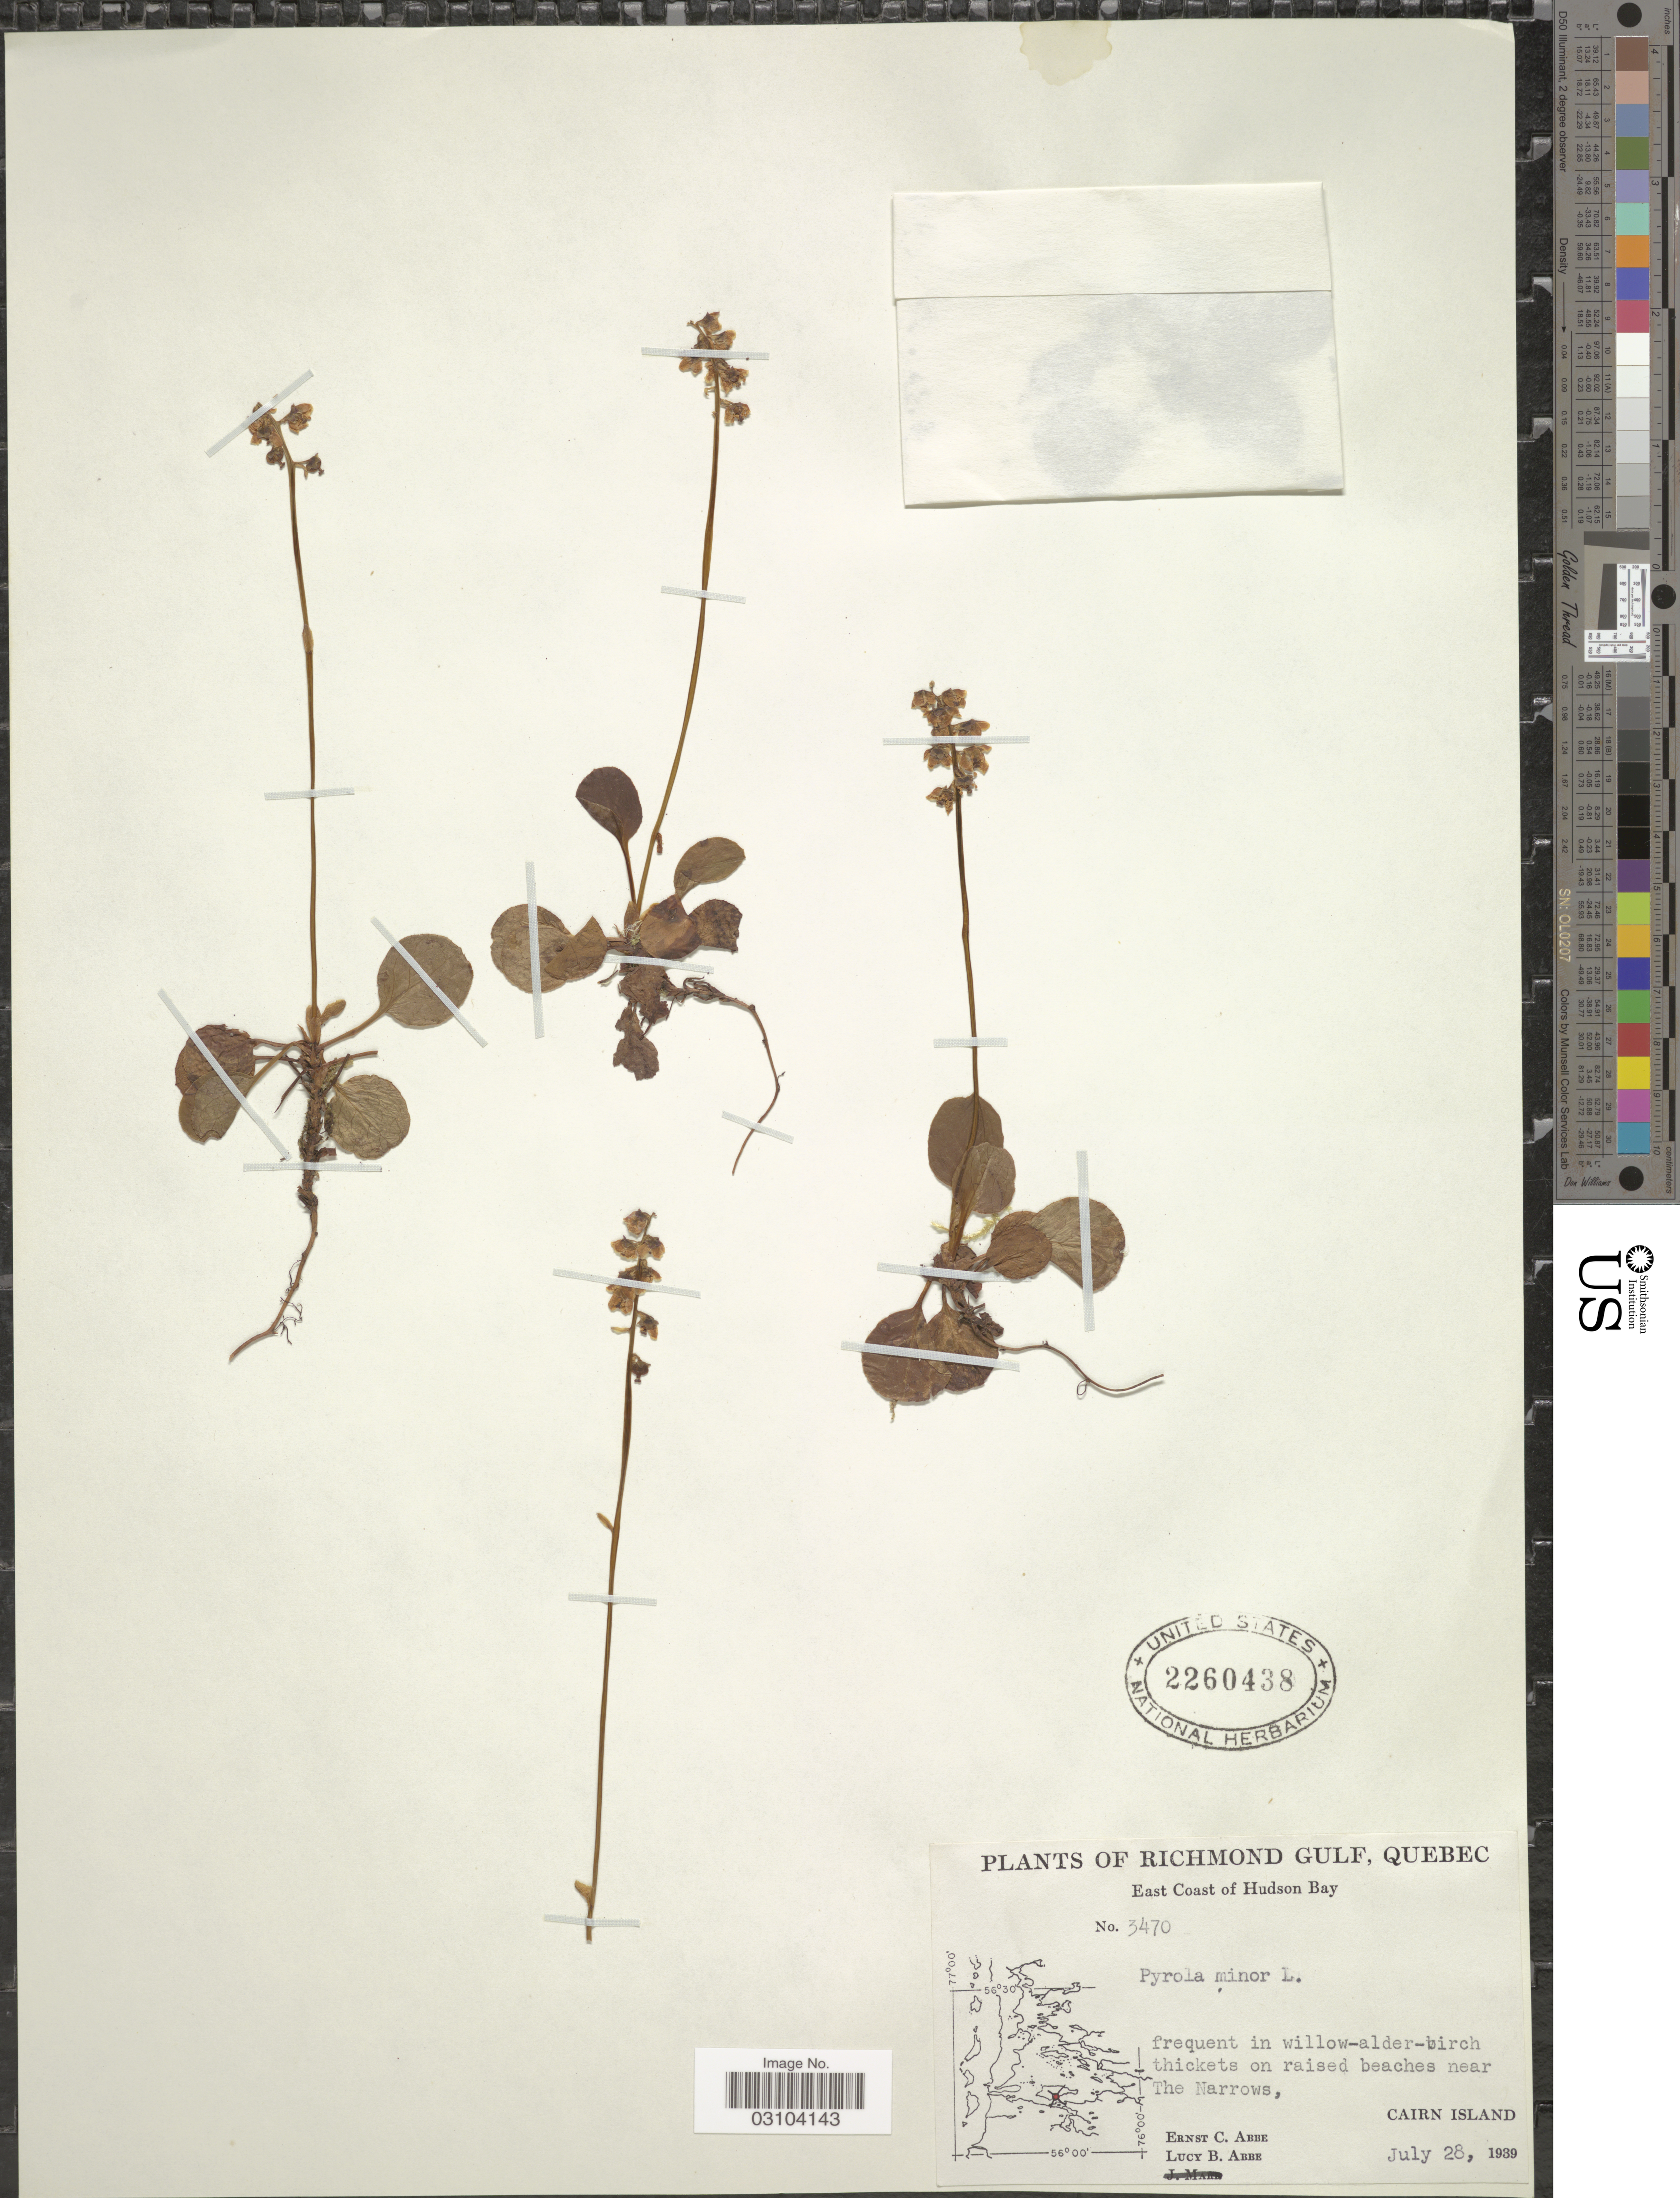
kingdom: Plantae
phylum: Tracheophyta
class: Magnoliopsida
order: Ericales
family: Ericaceae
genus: Pyrola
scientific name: Pyrola minor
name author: L.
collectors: E. C. Abbe & L. B. Abbe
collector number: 3470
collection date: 1939-07-28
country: Canada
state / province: Quebec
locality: Richmond Gulf. East Coast of Hudson Bay. Beaches near The Narrows, Cairn Island.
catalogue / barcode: US 2260438